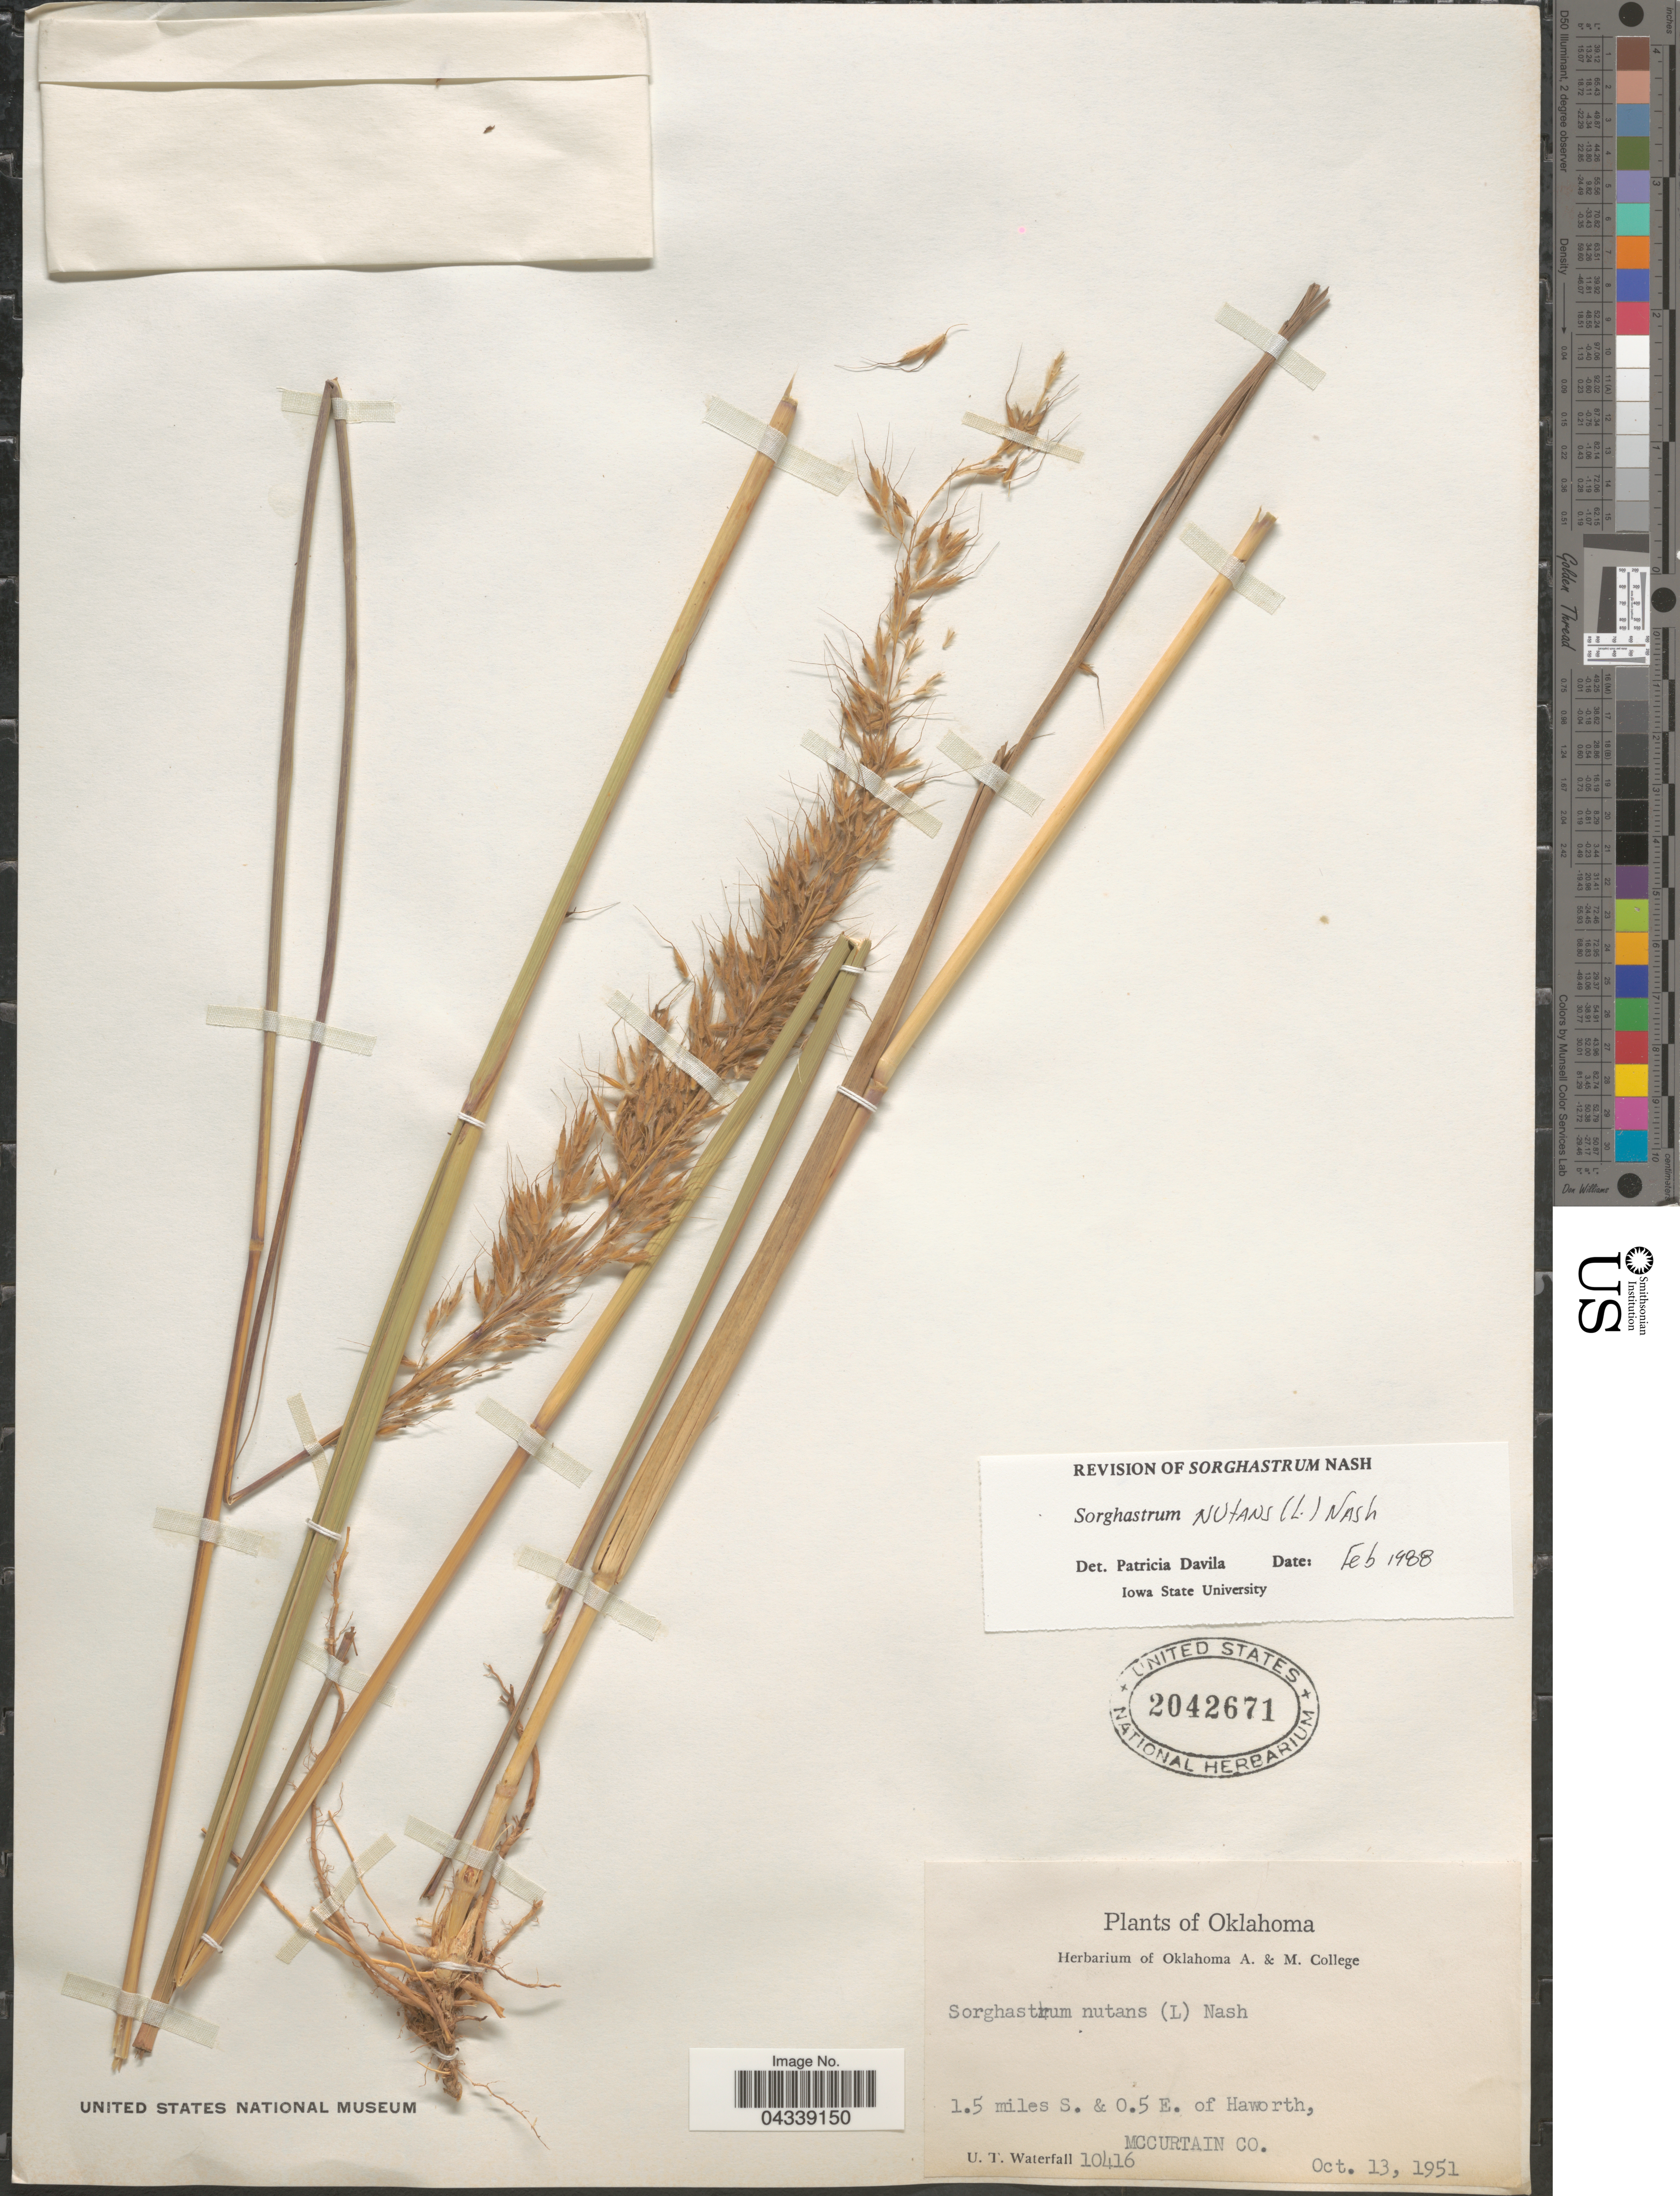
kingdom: Plantae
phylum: Tracheophyta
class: Liliopsida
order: Poales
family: Poaceae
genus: Sorghastrum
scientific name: Sorghastrum nutans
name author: (L.) Nash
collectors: U. T. Waterfall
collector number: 10416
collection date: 1951-10-13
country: United States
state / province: Oklahoma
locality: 1.5 miles S. & 0.5 E. of Haworth, McCurtain Co.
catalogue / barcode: US 2042671